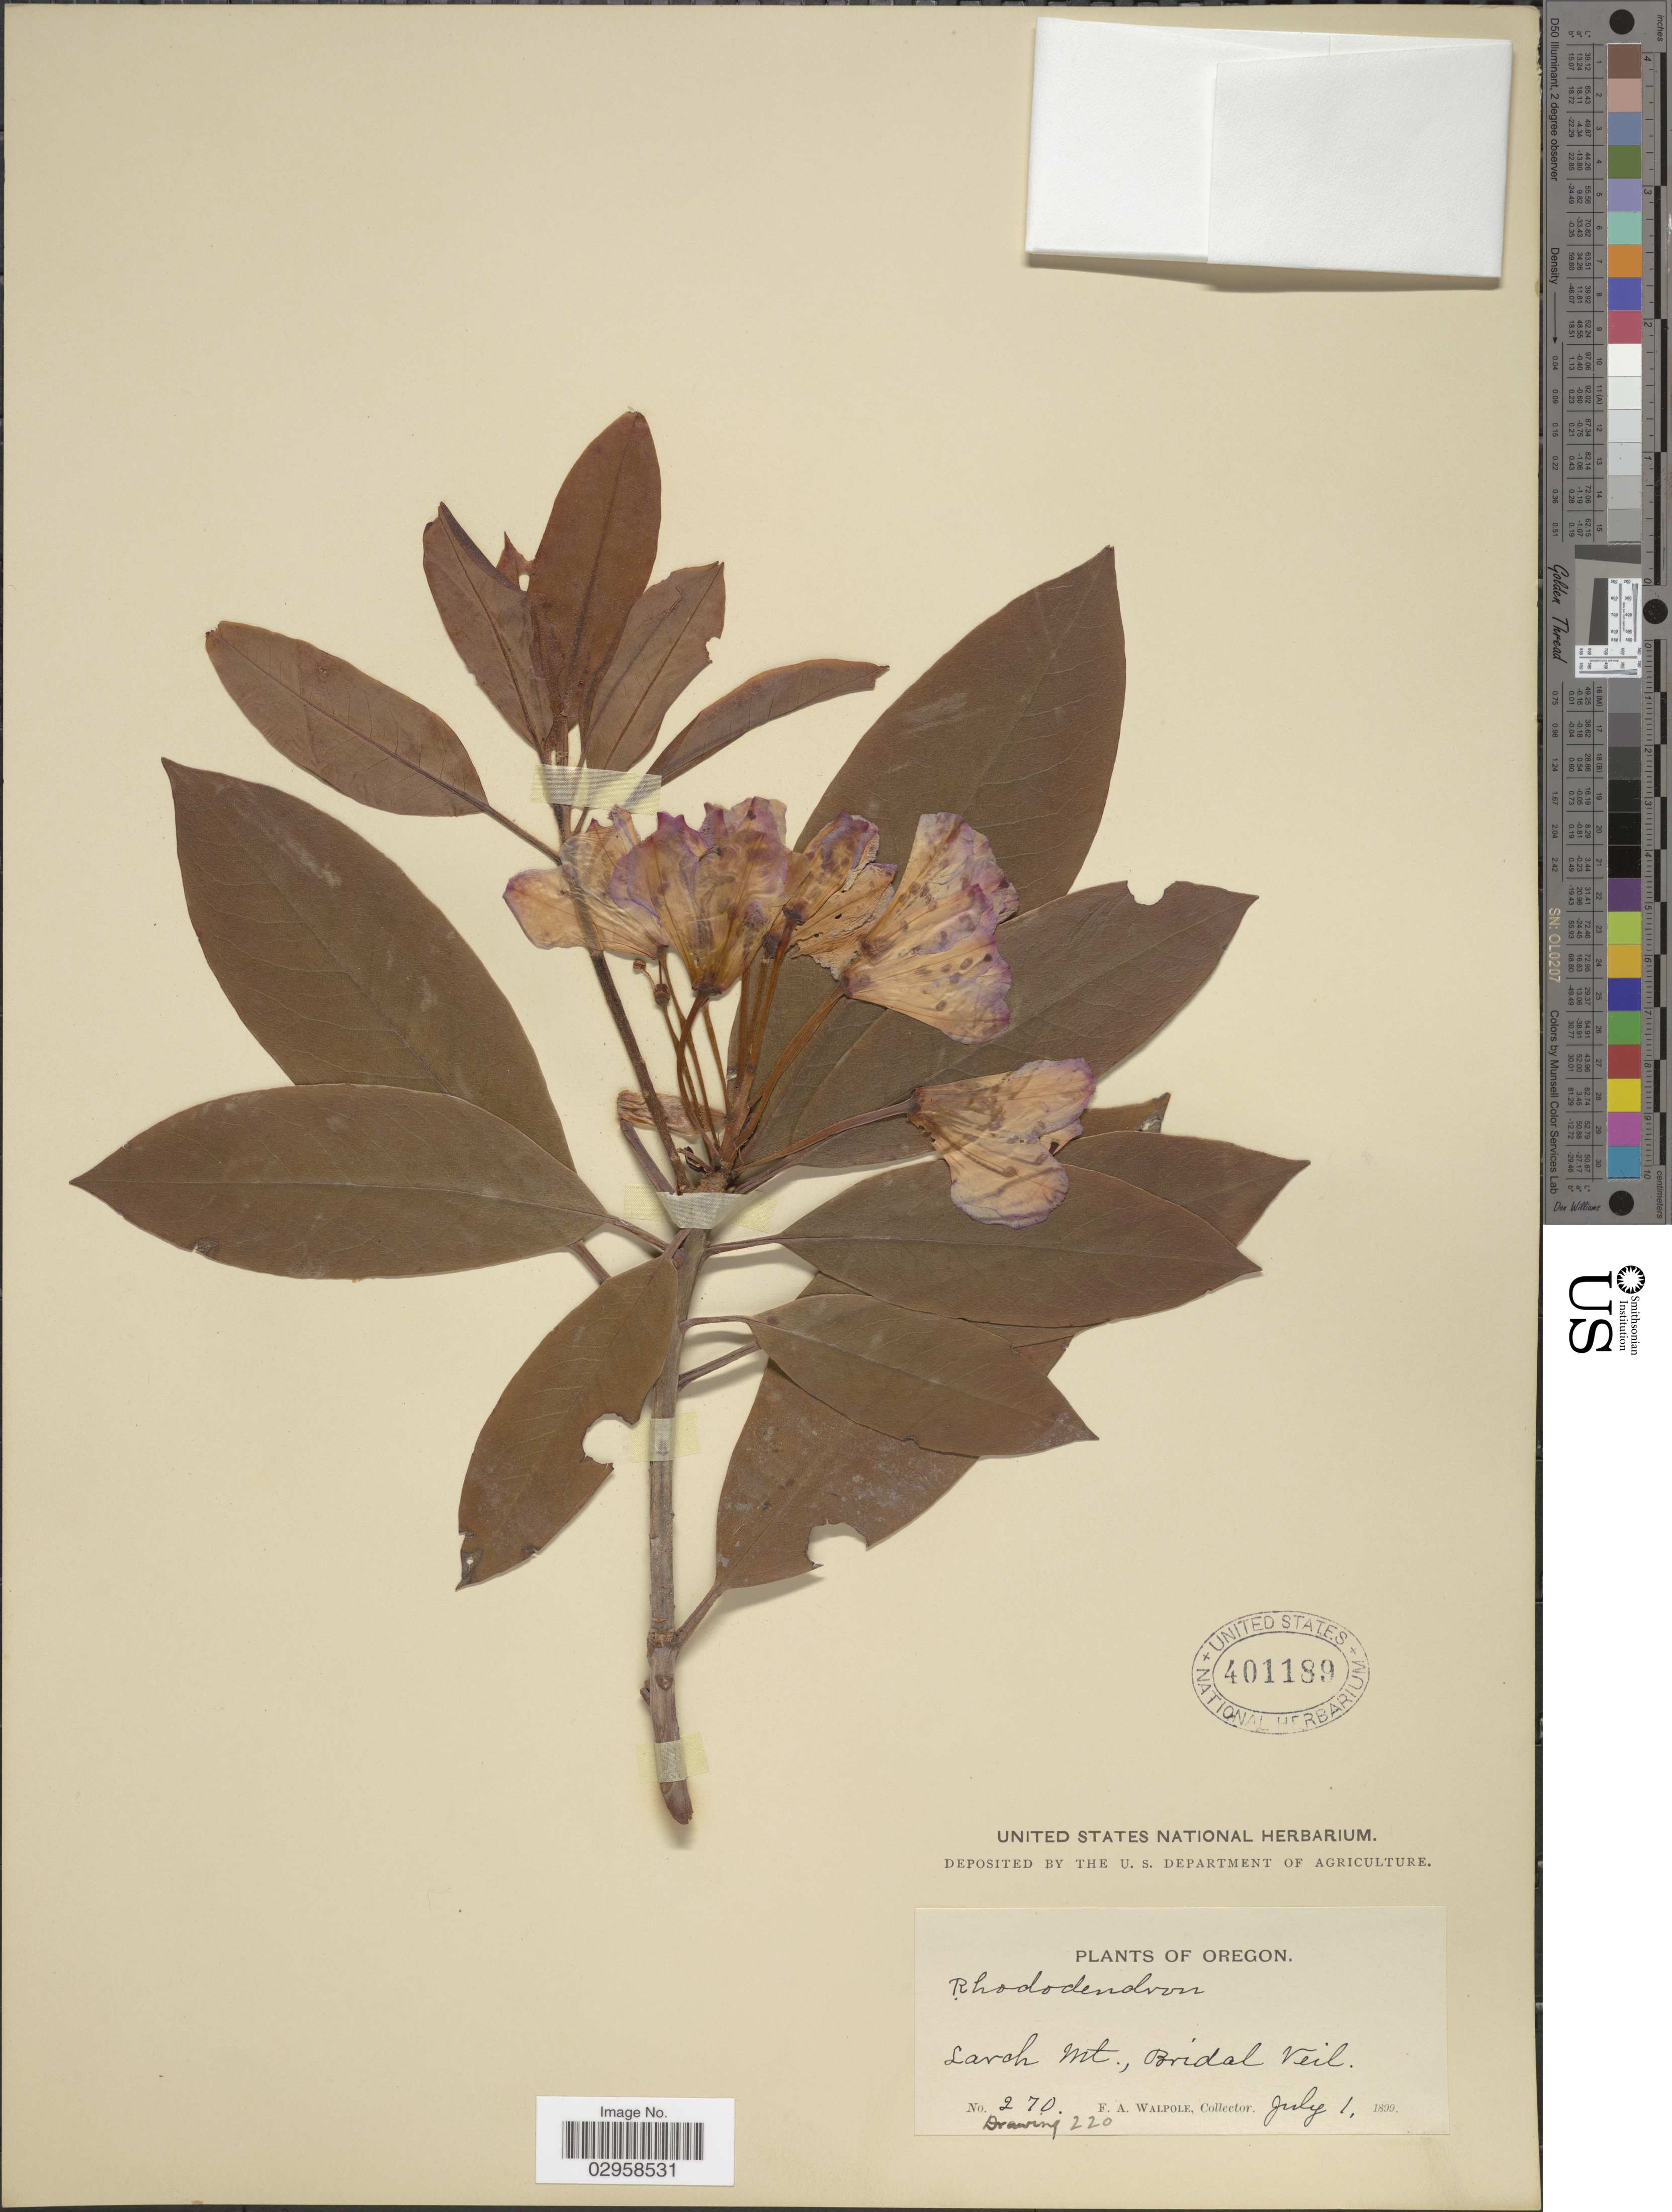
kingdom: Plantae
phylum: Tracheophyta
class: Magnoliopsida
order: Ericales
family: Ericaceae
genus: Rhododendron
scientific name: Rhododendron macrophyllum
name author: D. Don ex G. Don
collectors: F. Walpole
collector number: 270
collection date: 1899-07-01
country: United States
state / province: Oregon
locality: Larch Mt., Bridal Veil.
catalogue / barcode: US 401189